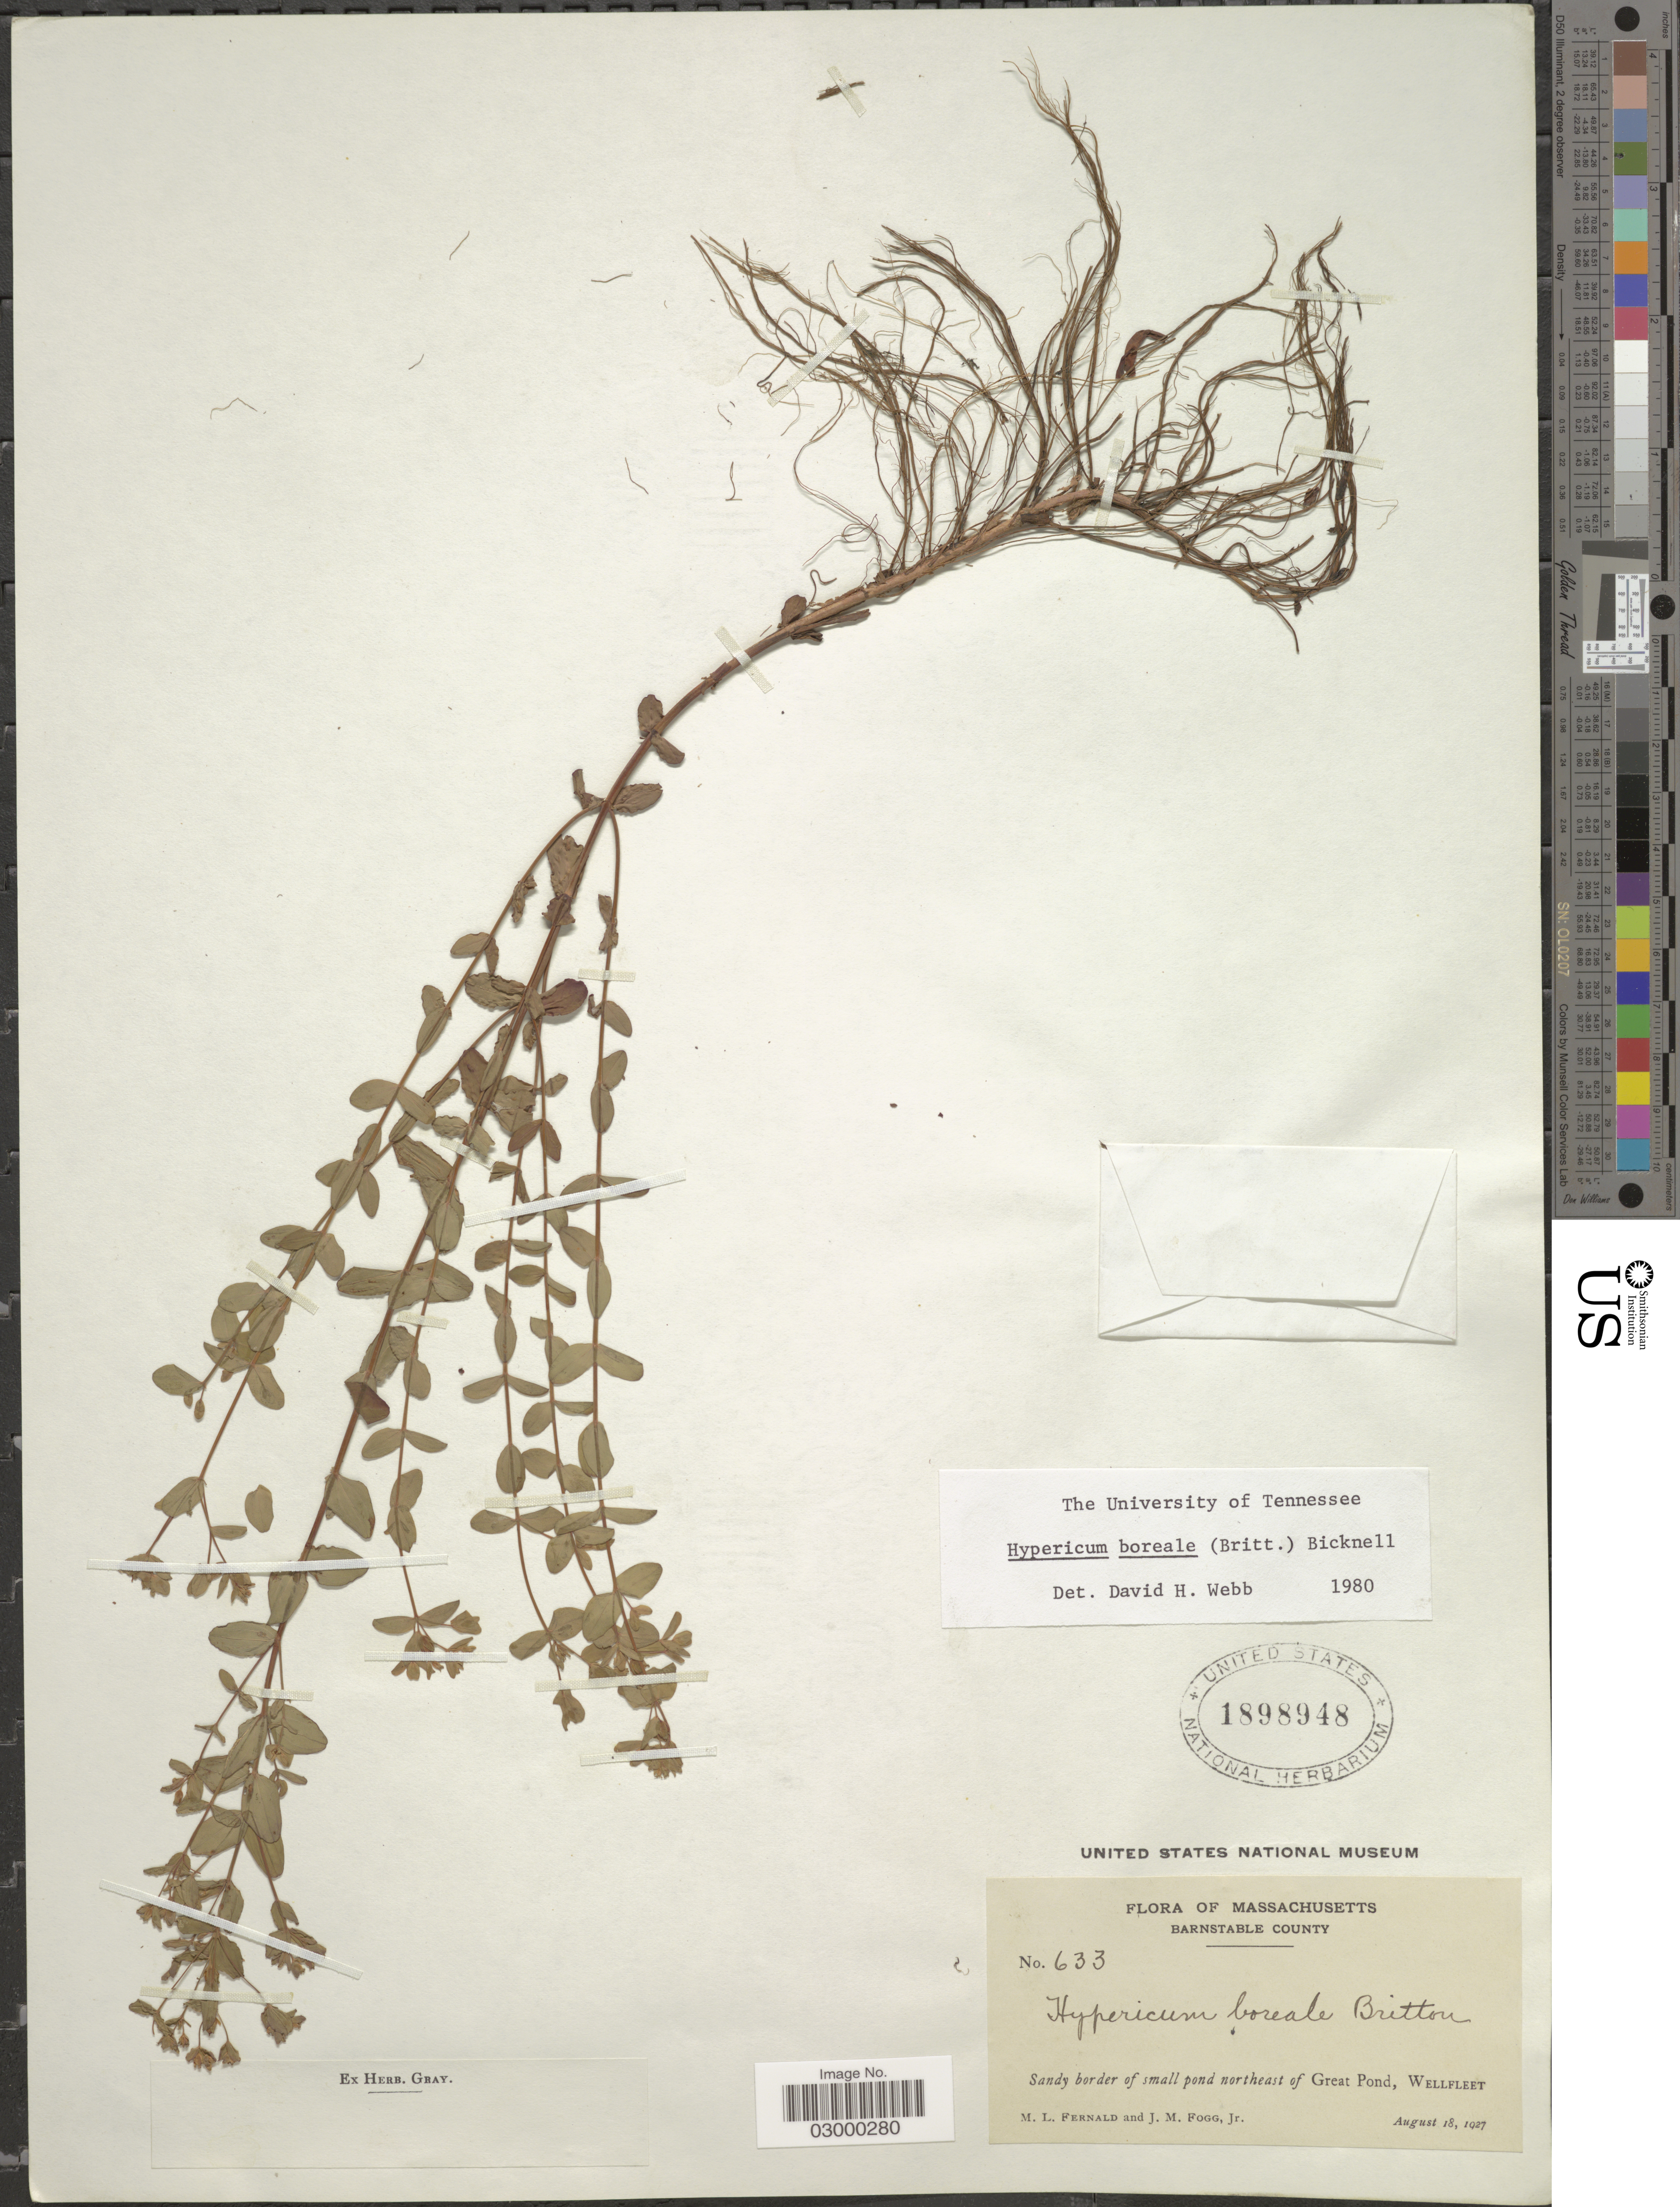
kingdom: Plantae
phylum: Tracheophyta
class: Magnoliopsida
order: Malpighiales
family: Hypericaceae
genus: Hypericum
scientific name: Hypericum boreale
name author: (Britton) E.P. Bicknell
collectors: M. L. Fernald & J. Fogg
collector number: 633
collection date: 1927-08-18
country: United States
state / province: Massachusetts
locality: Barnstable County, Sandy border of small pond northeast of Great Pond, Wellfleet.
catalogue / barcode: US 1898948